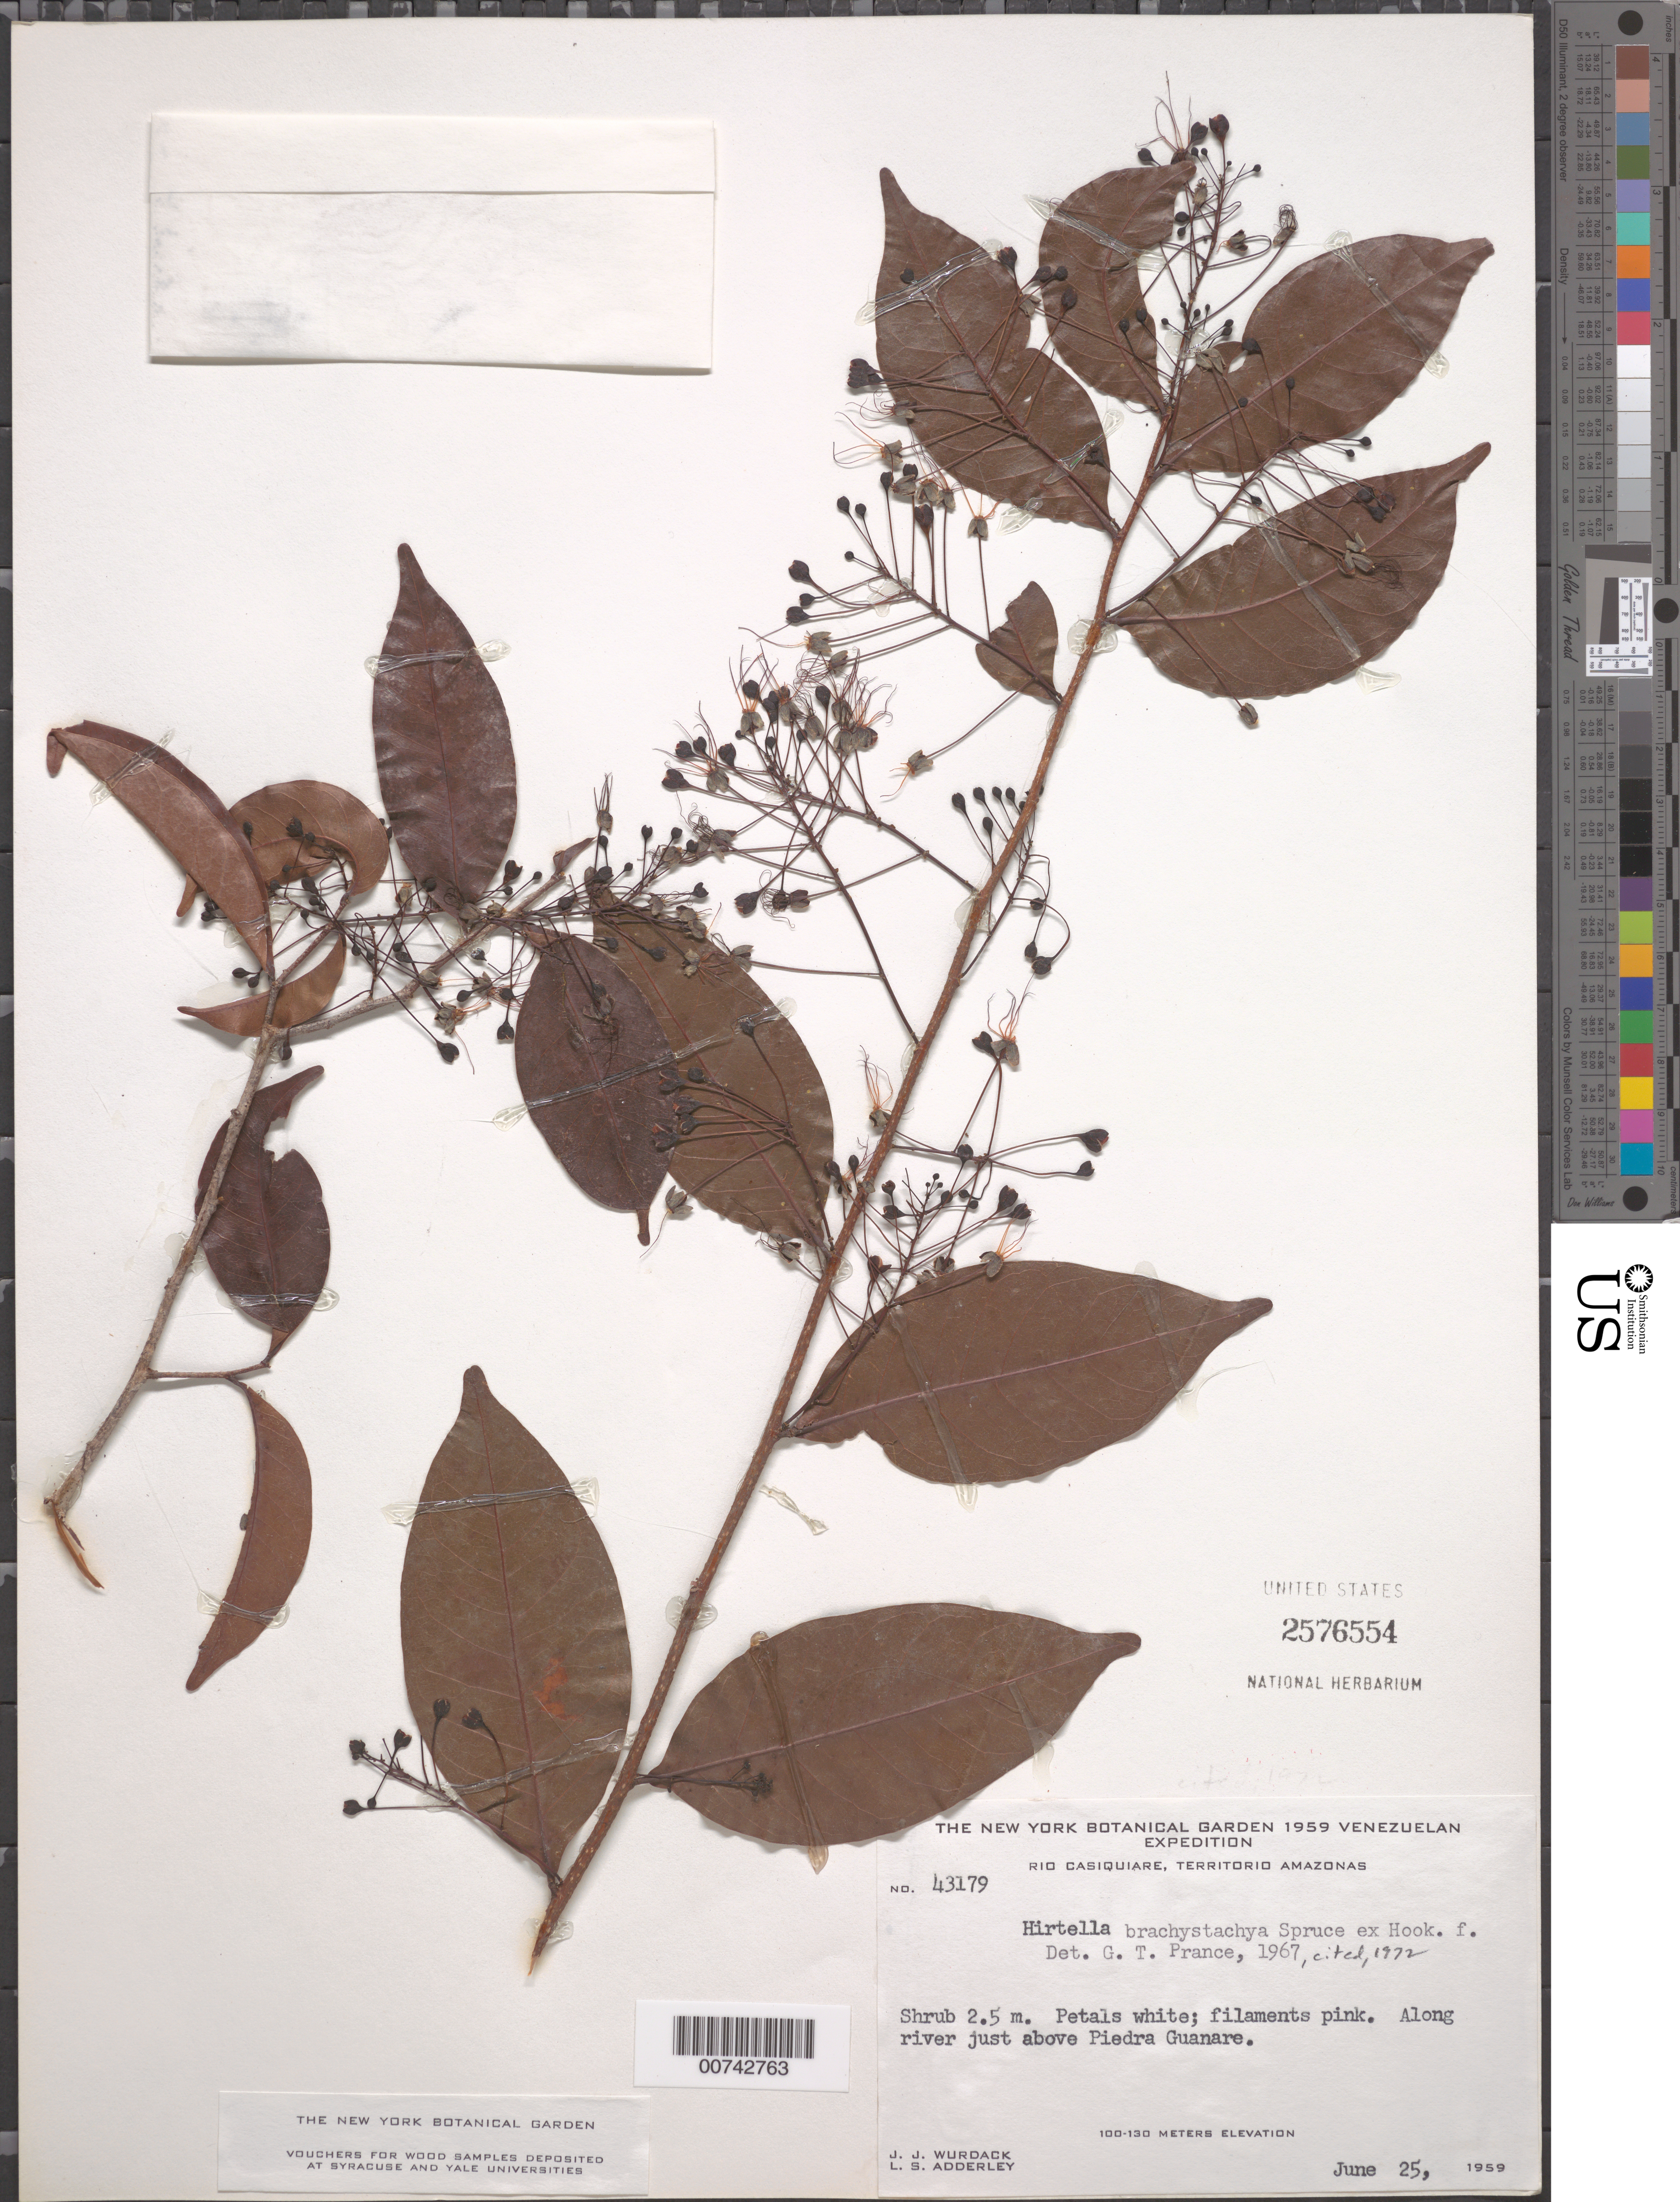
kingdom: Plantae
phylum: Tracheophyta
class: Magnoliopsida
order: Malpighiales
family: Chrysobalanaceae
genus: Hirtella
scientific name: Hirtella brachystachys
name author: Spruce ex Hook. f.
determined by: Prance, G. T.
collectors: J. J. Wurdack & L. S. Adderley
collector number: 43179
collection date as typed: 25-Jun-59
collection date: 1959-06-25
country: Venezuela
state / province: Amazonas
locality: Río Casiquiare, just above Piedra Guanare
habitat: Along river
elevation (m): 100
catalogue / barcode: US 2576554